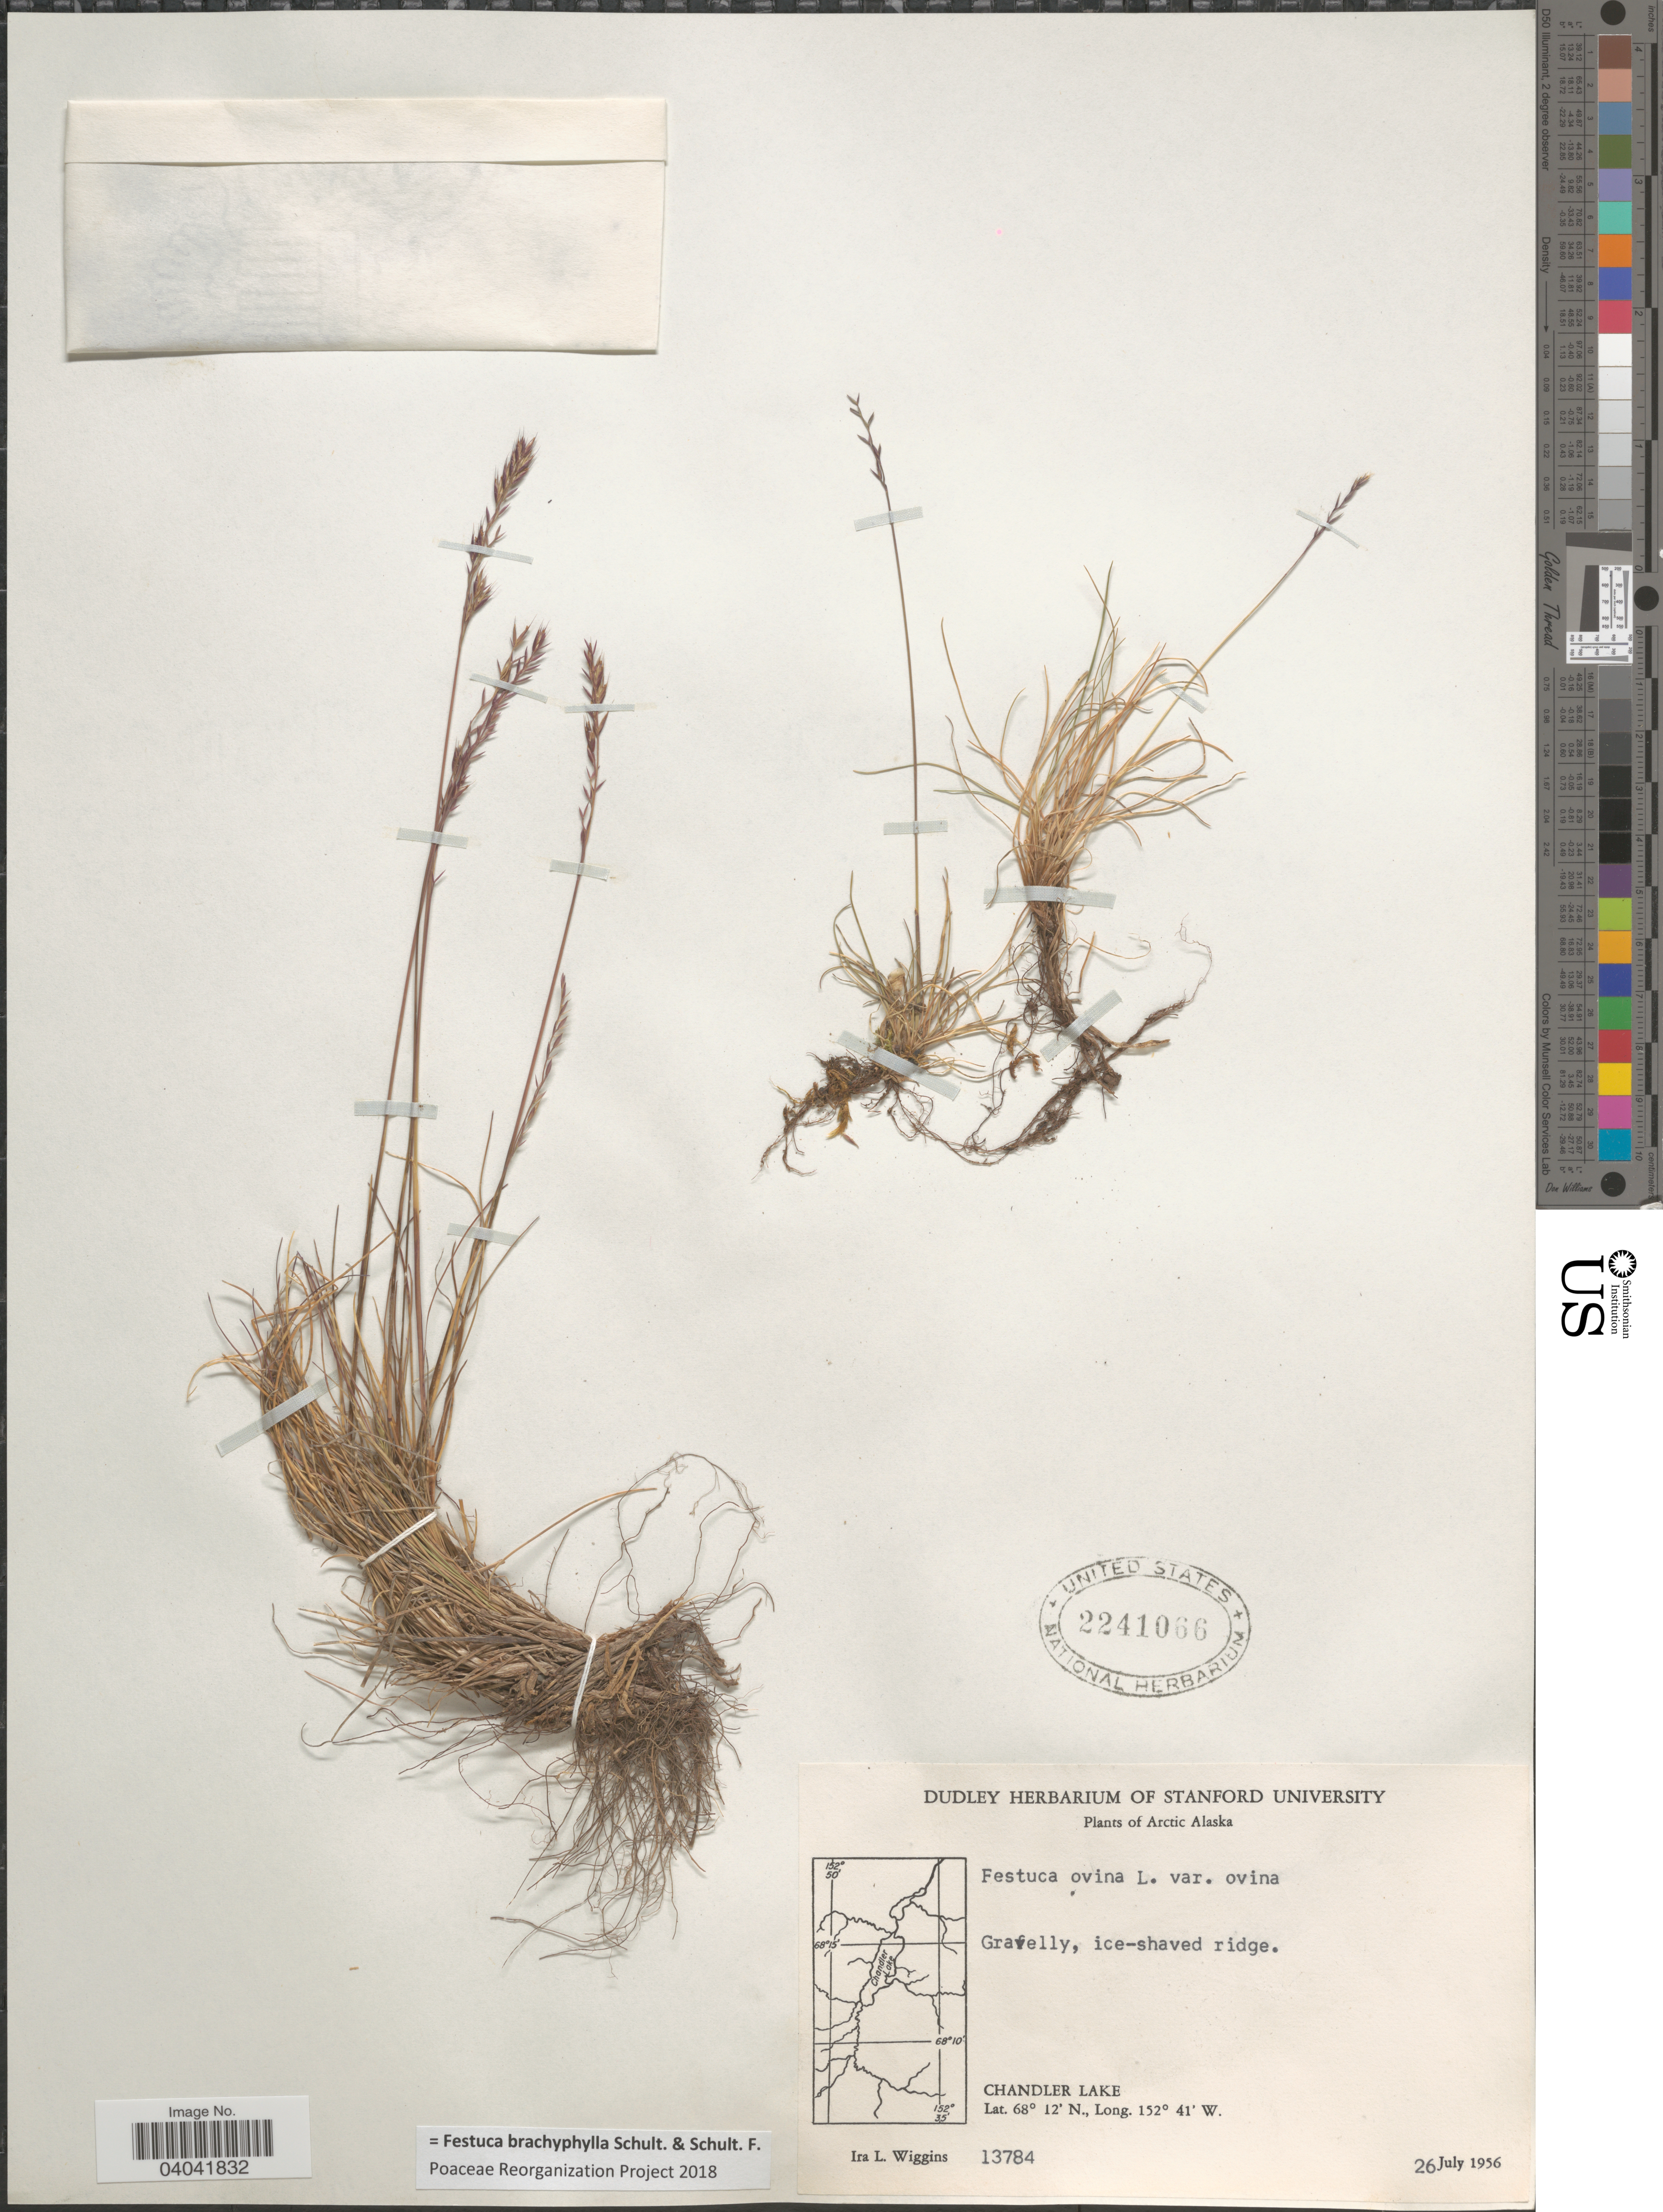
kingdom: Plantae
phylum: Tracheophyta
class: Liliopsida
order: Poales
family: Poaceae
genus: Festuca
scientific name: Festuca brachyphylla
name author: Schult. & Schult. f.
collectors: I. L. Wiggins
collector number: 13784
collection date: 1956-07-26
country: United States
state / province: Alaska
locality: Arctic Alaska. Chandler Lake.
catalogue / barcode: US 2241066